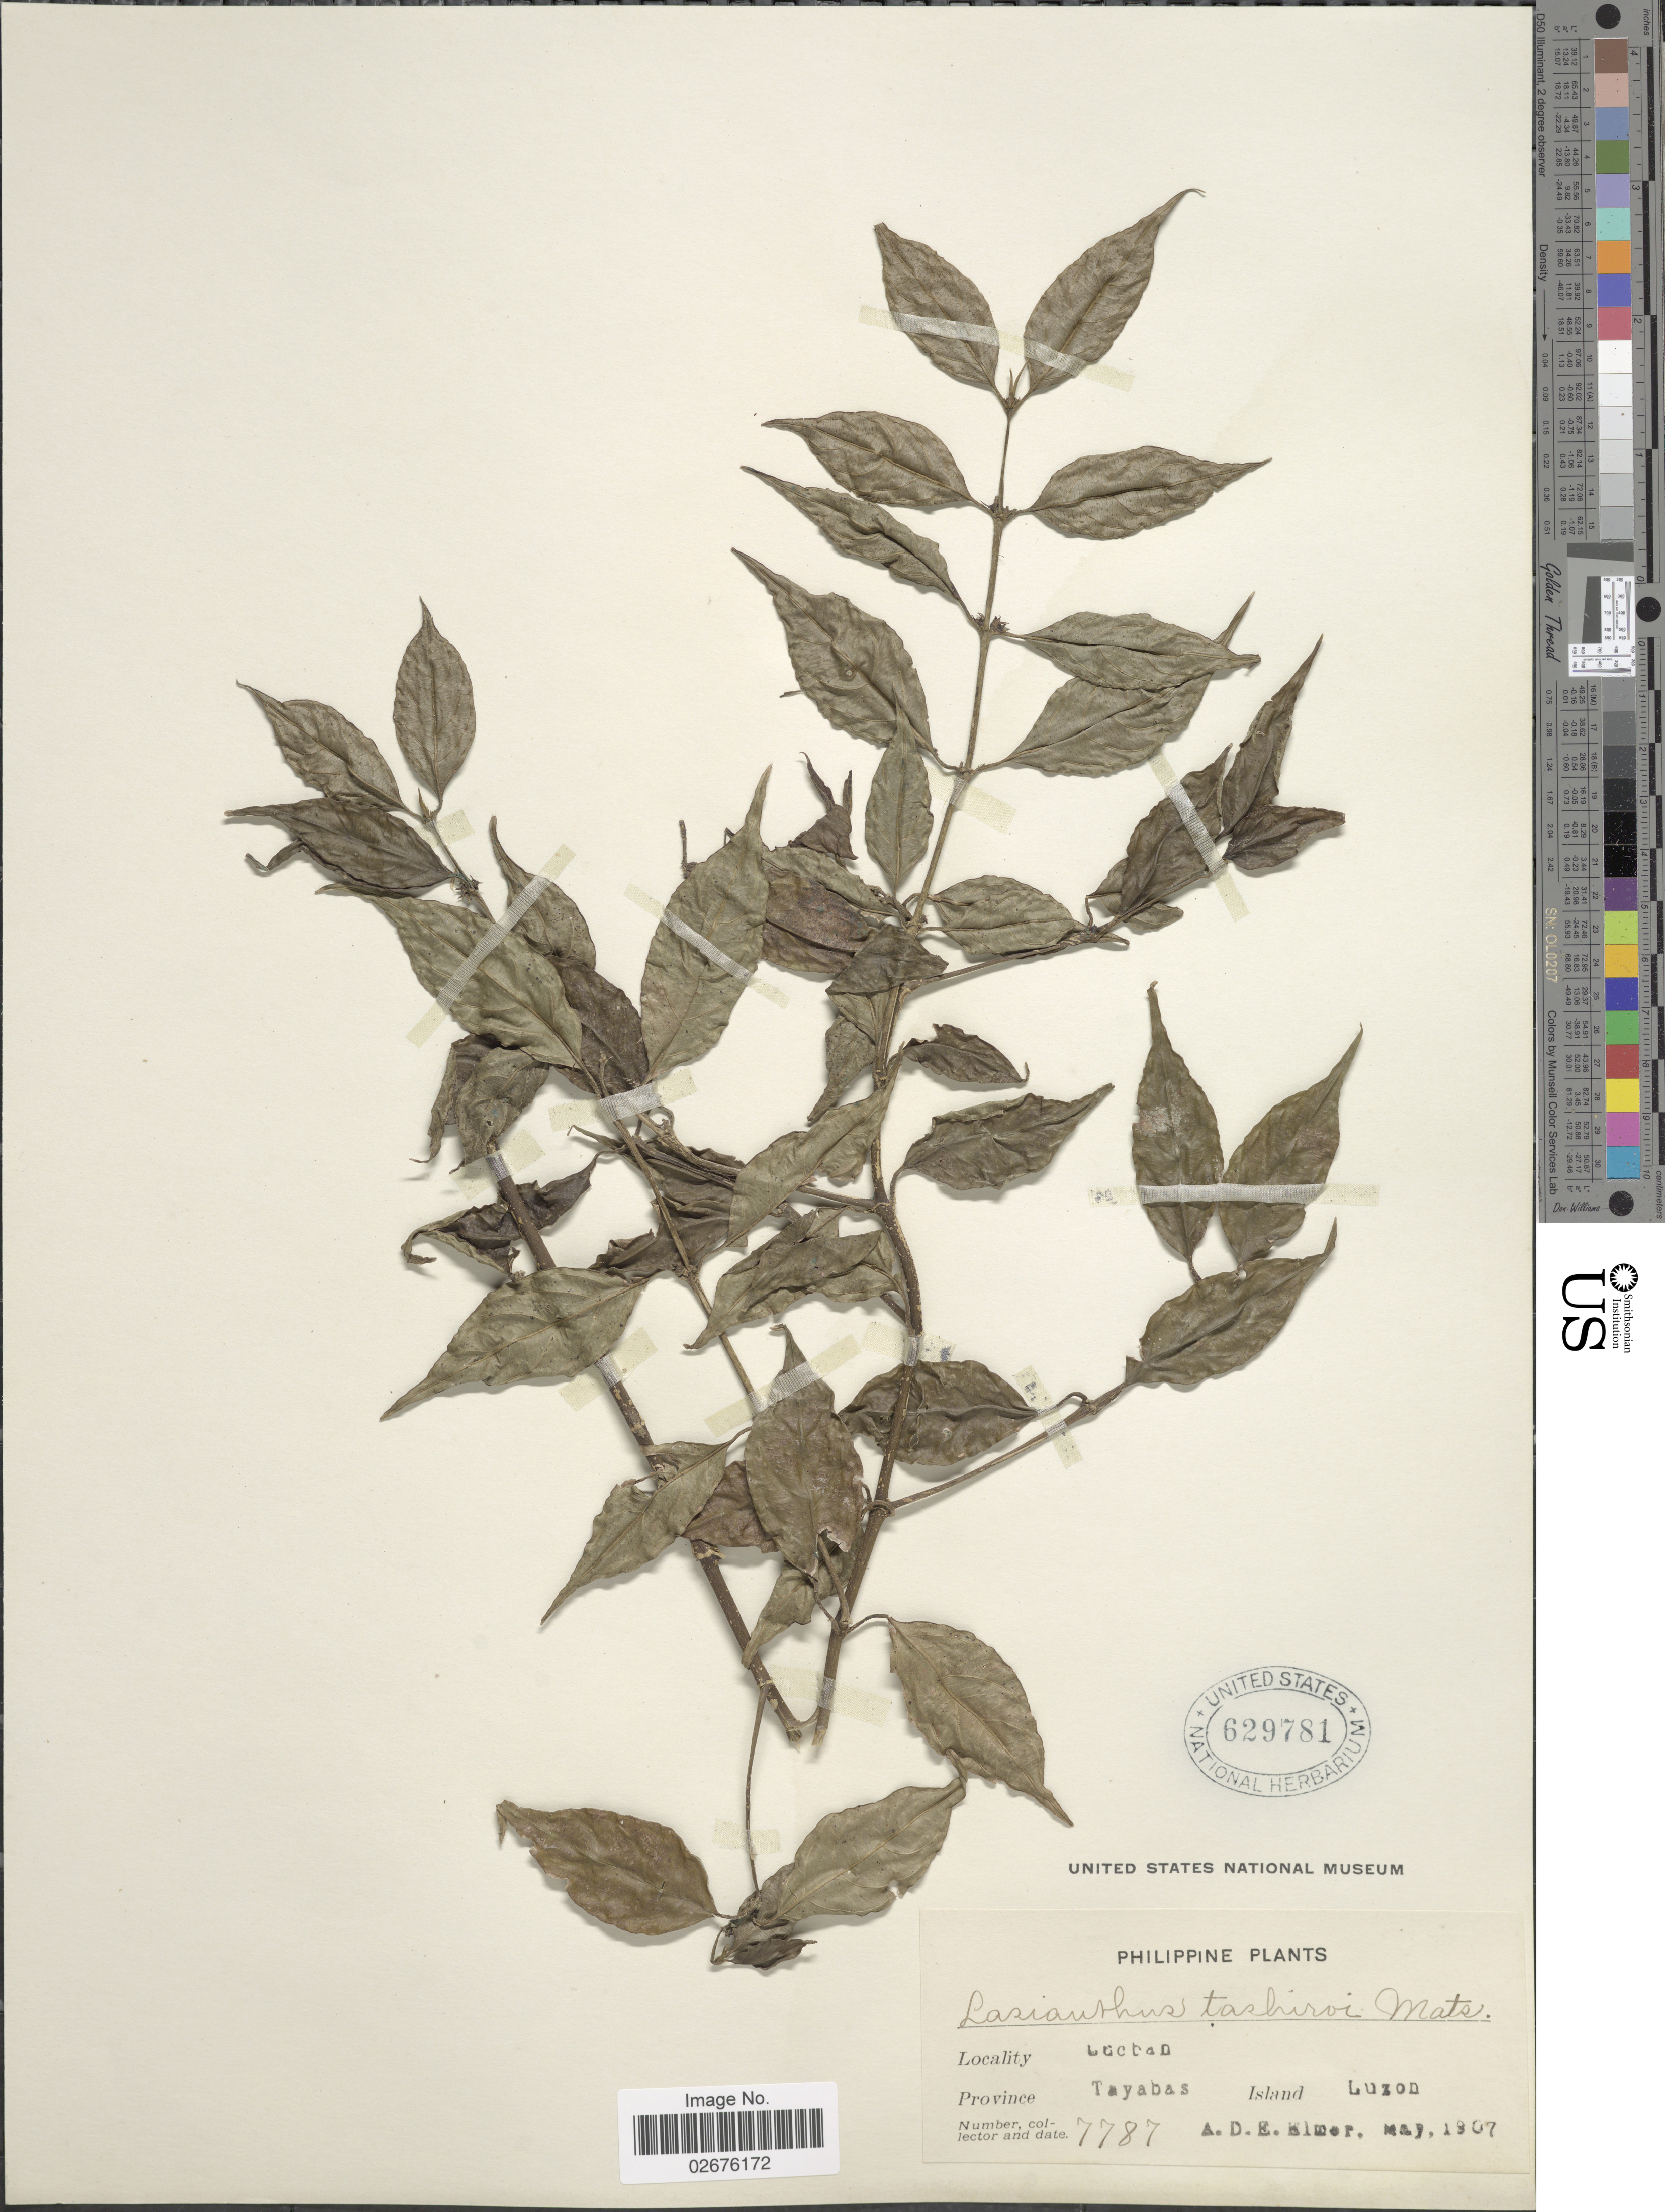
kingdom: Plantae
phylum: Tracheophyta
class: Magnoliopsida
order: Gentianales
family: Rubiaceae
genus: Lasianthus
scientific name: Lasianthus fordii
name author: Hance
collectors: A. D. E. Elmer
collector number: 7787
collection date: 1907-05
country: Philippines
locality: Lucban, Province Tayabas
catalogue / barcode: US 629781